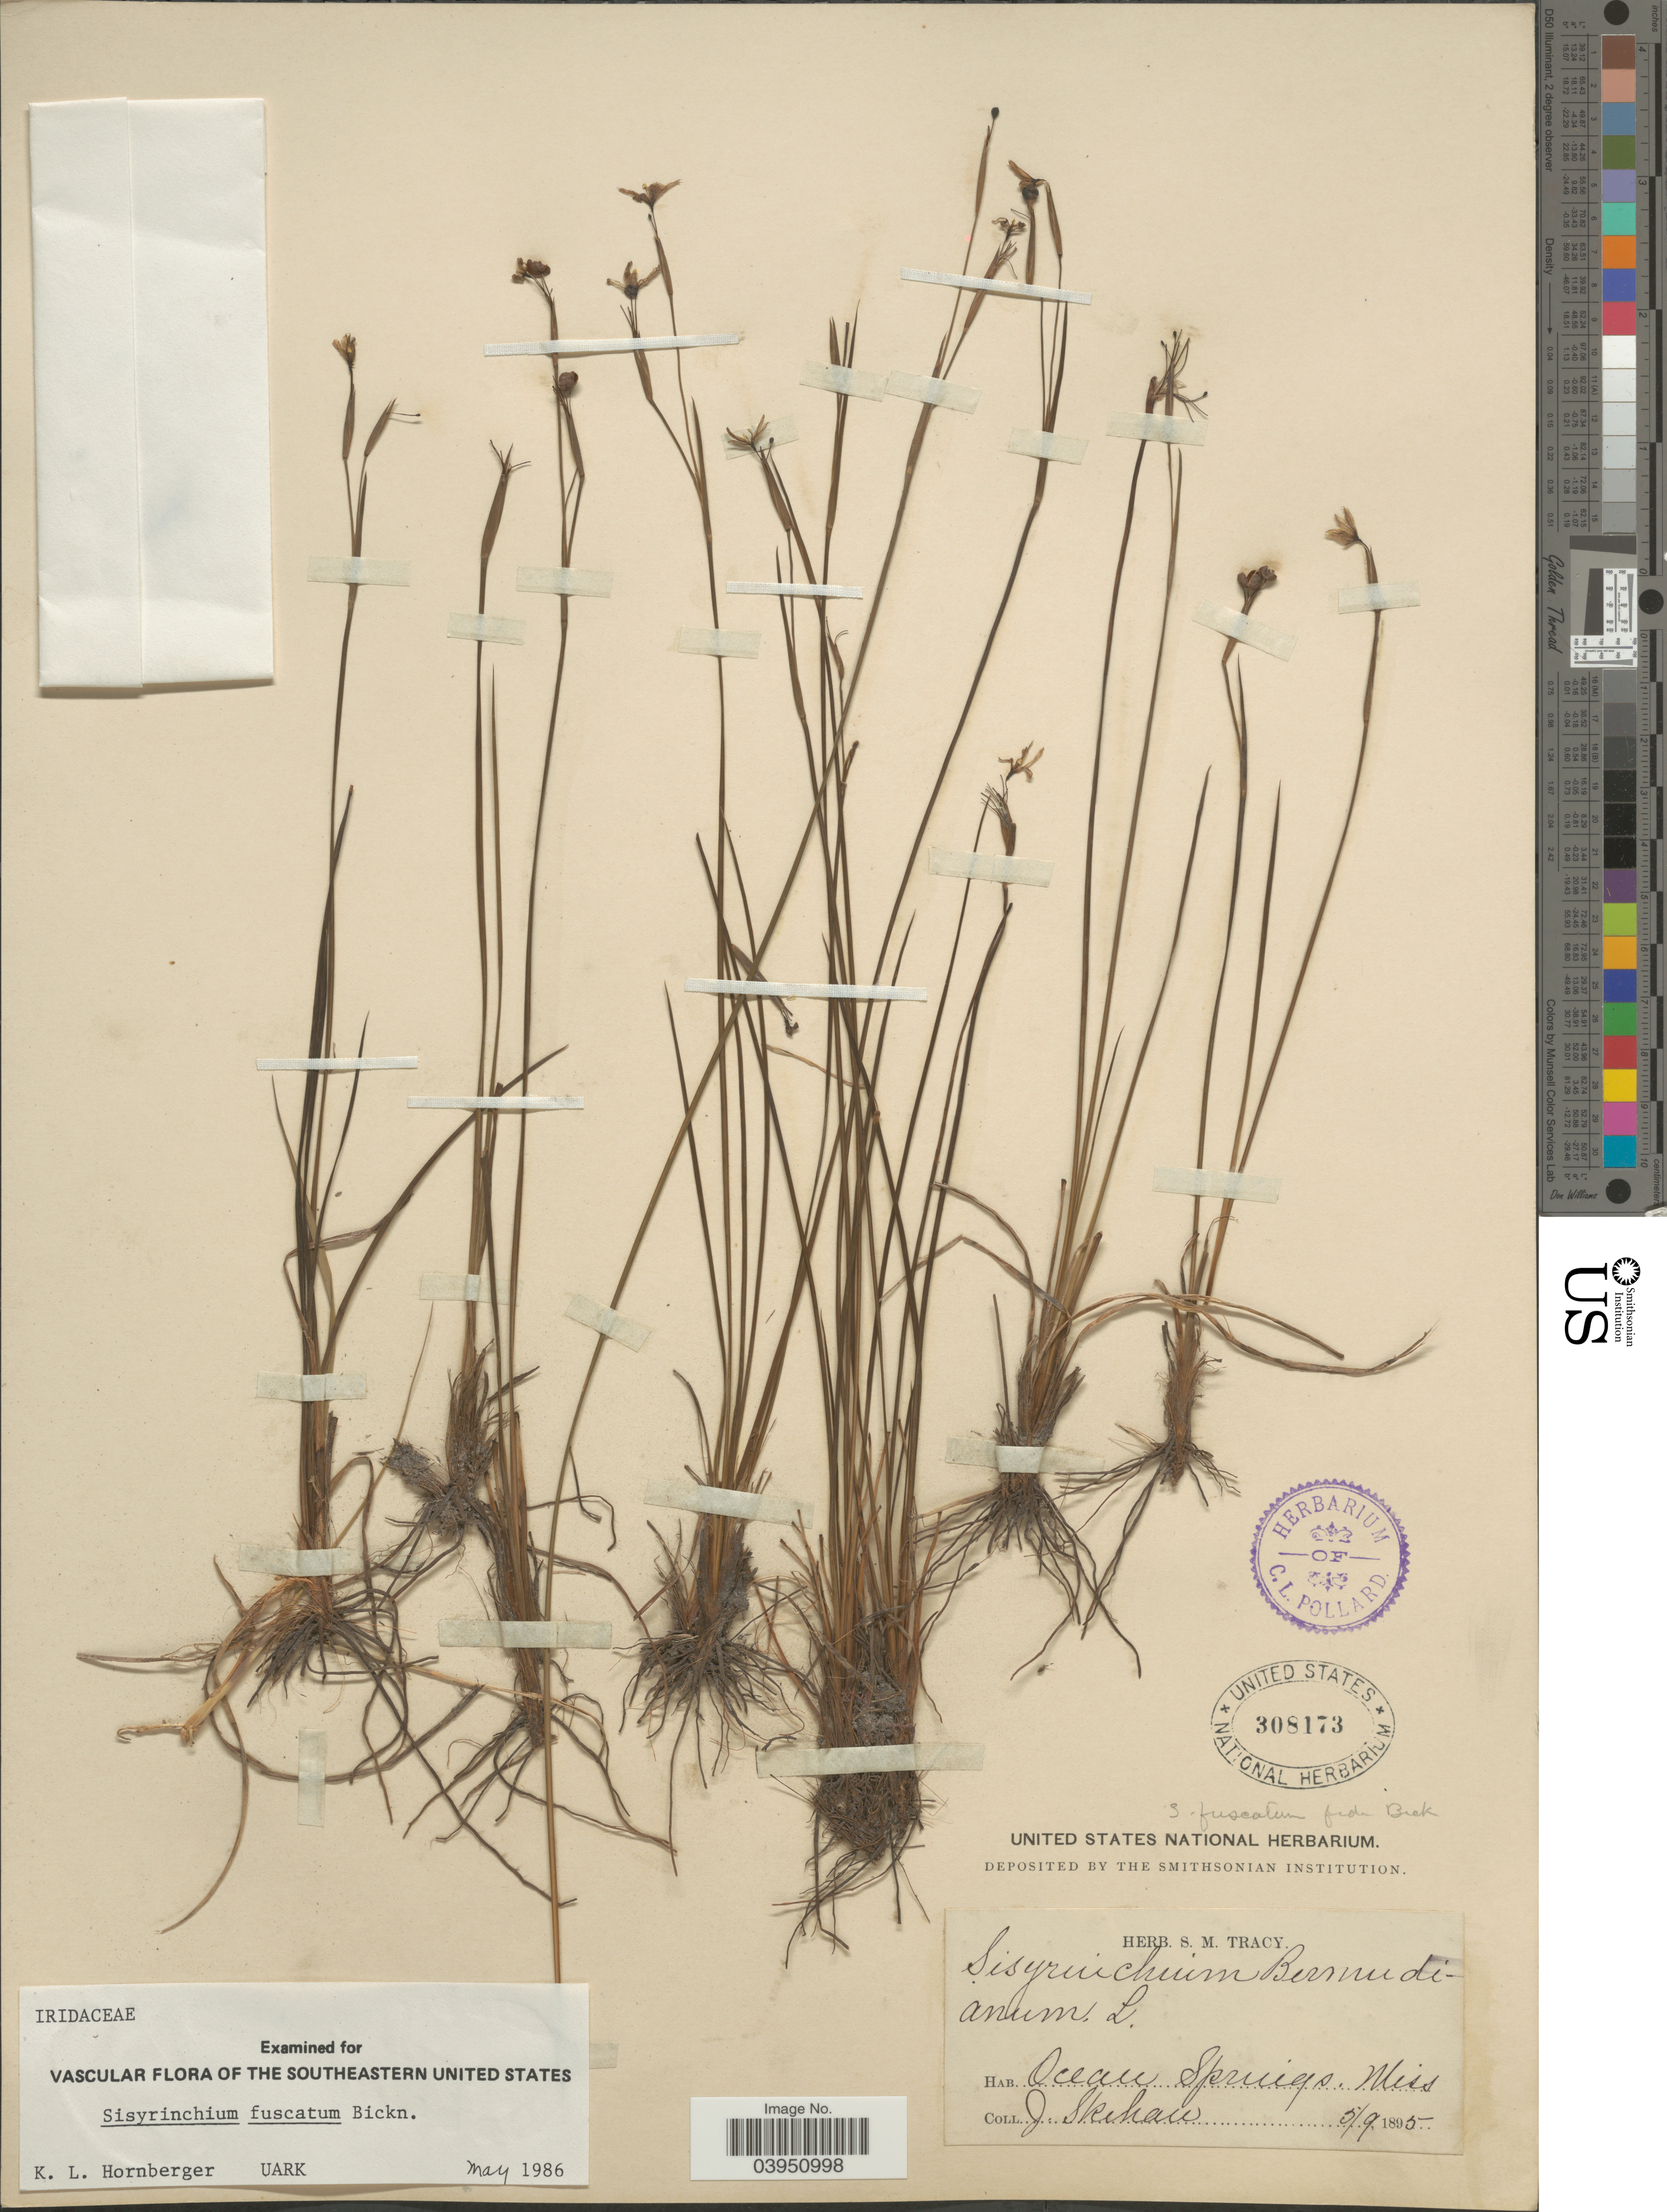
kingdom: Plantae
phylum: Tracheophyta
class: Liliopsida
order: Asparagales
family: Iridaceae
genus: Sisyrinchium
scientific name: Sisyrinchium fuscatum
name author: E.P. Bicknell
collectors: J. Skehan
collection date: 1895-05-09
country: United States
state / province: Mississippi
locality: Ocean Springs.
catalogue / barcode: US 308173